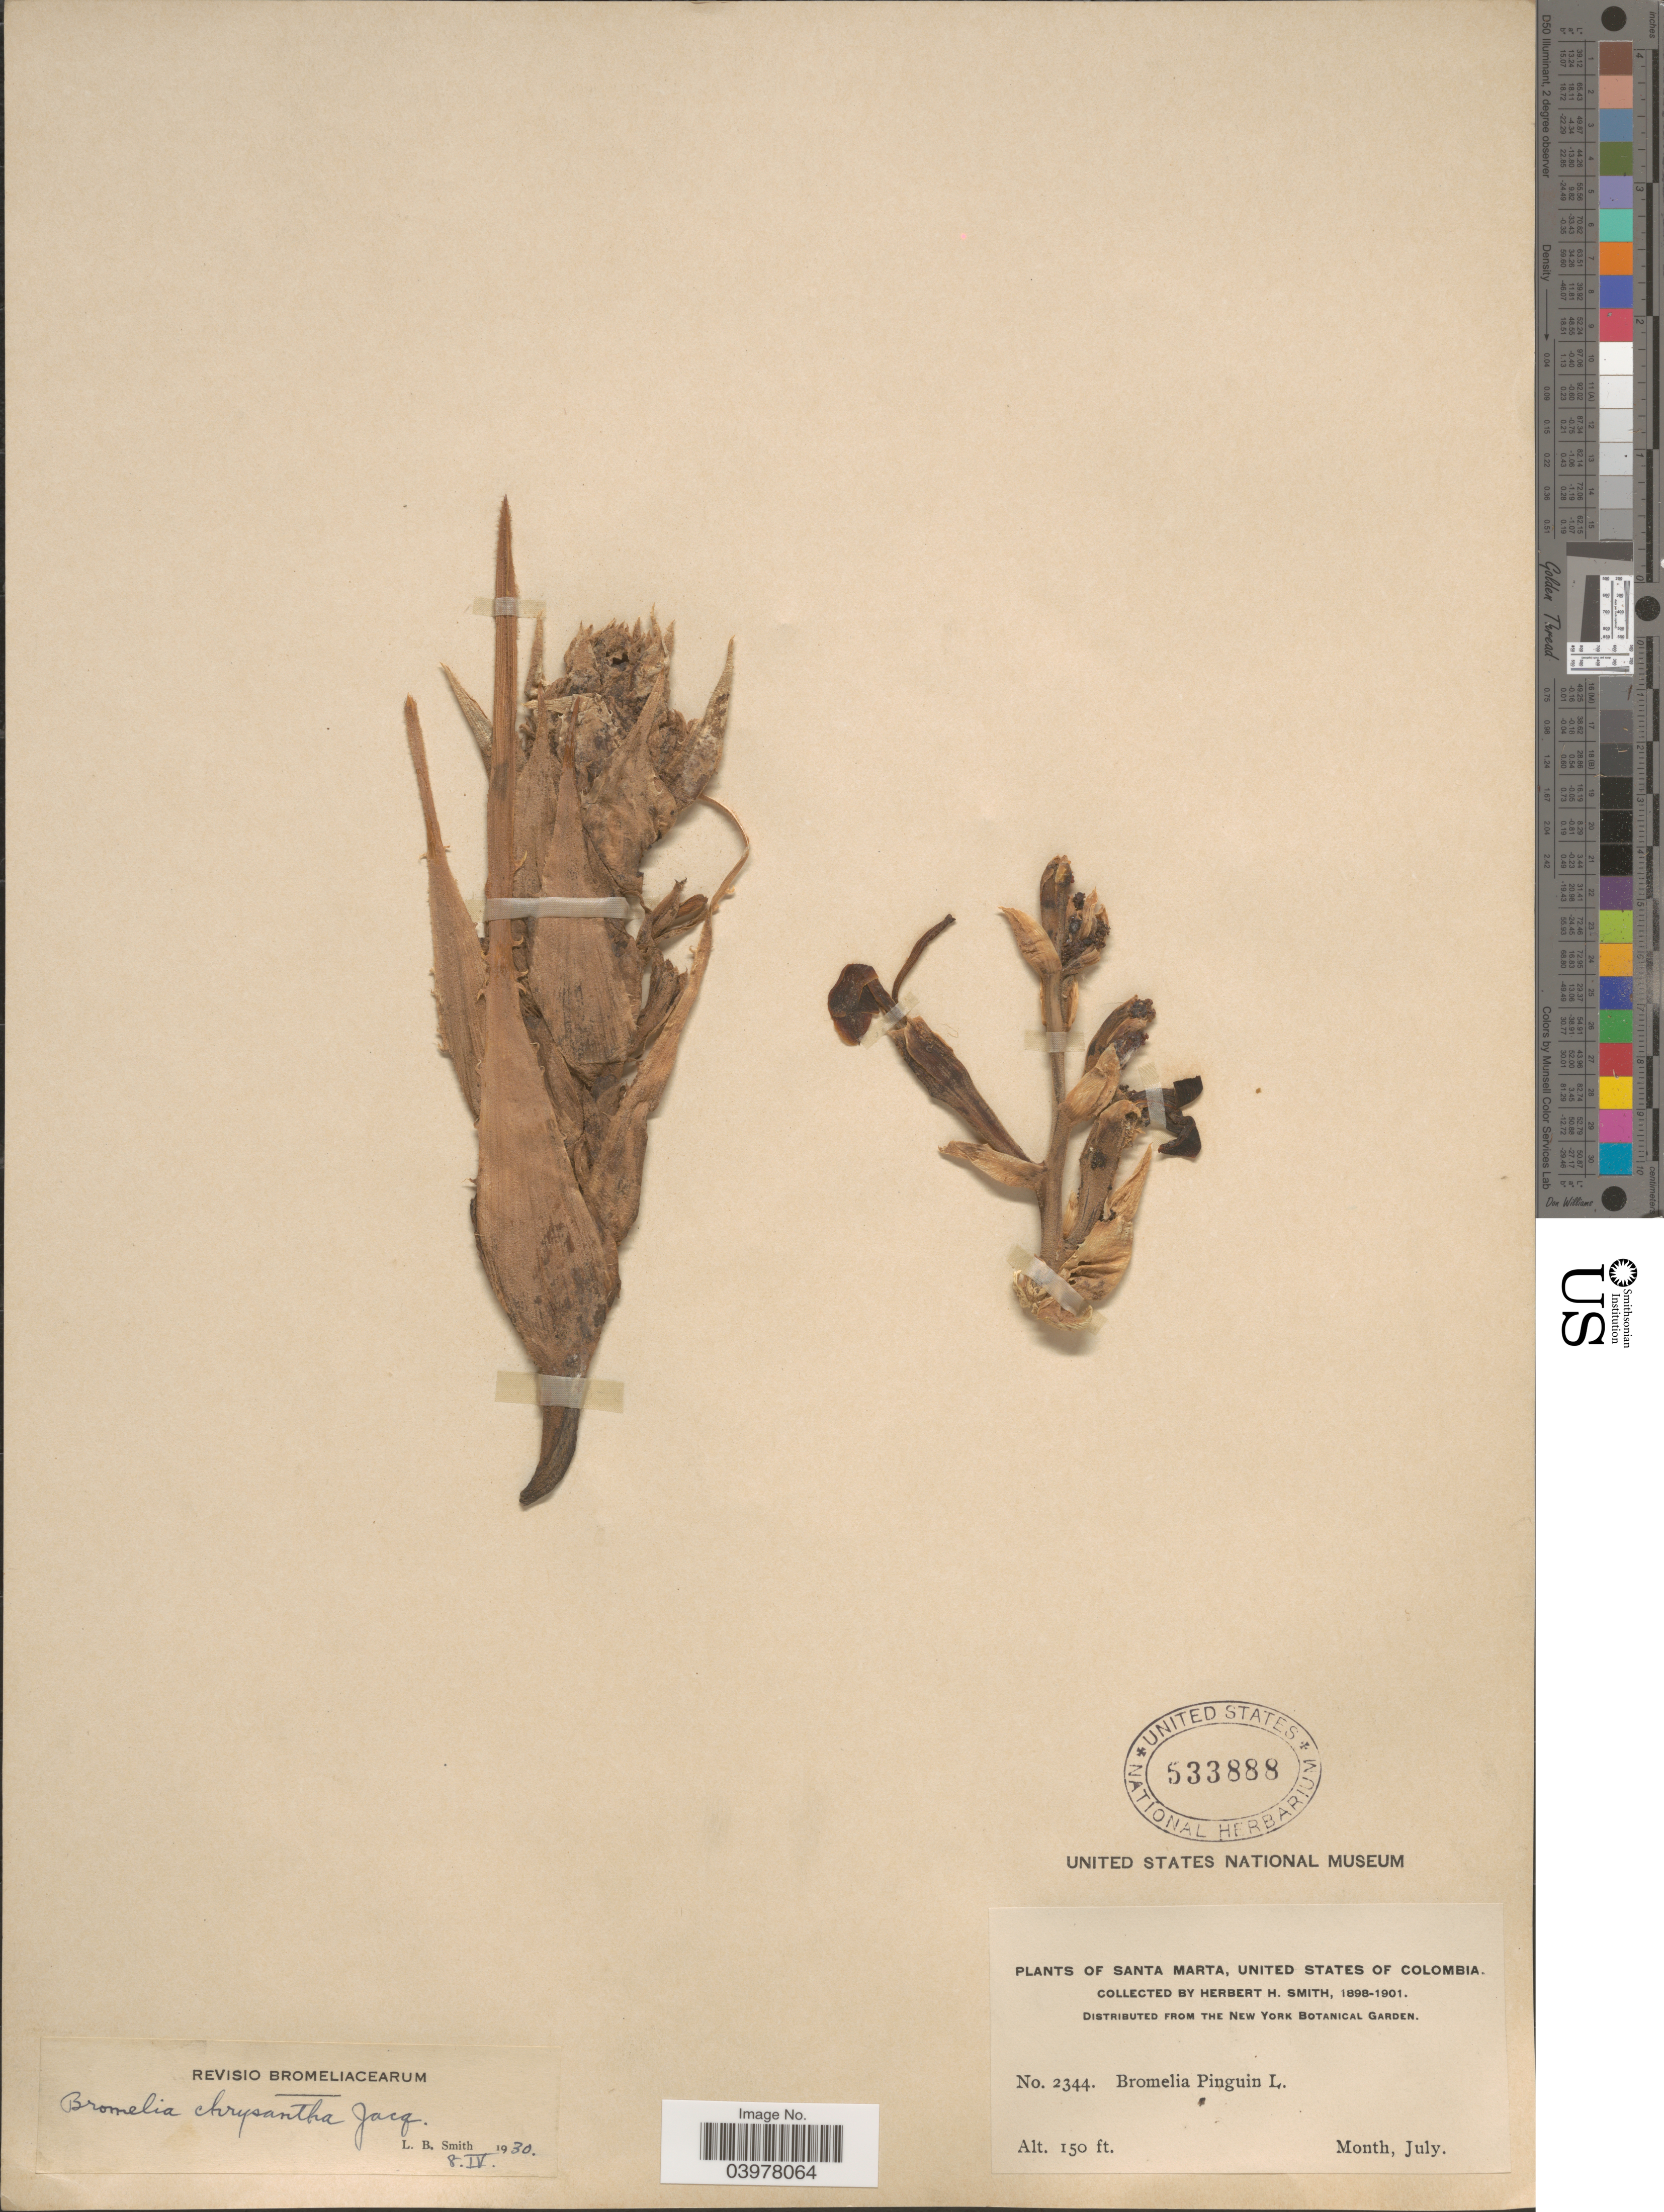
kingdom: Plantae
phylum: Tracheophyta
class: Liliopsida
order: Poales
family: Bromeliaceae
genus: Bromelia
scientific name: Bromelia chrysantha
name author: Jacq.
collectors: Herbert H. Smith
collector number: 2344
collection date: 1898-07/1901-07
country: Colombia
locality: Santa Marta, United States of Colombia.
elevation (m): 46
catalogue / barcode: US 533888